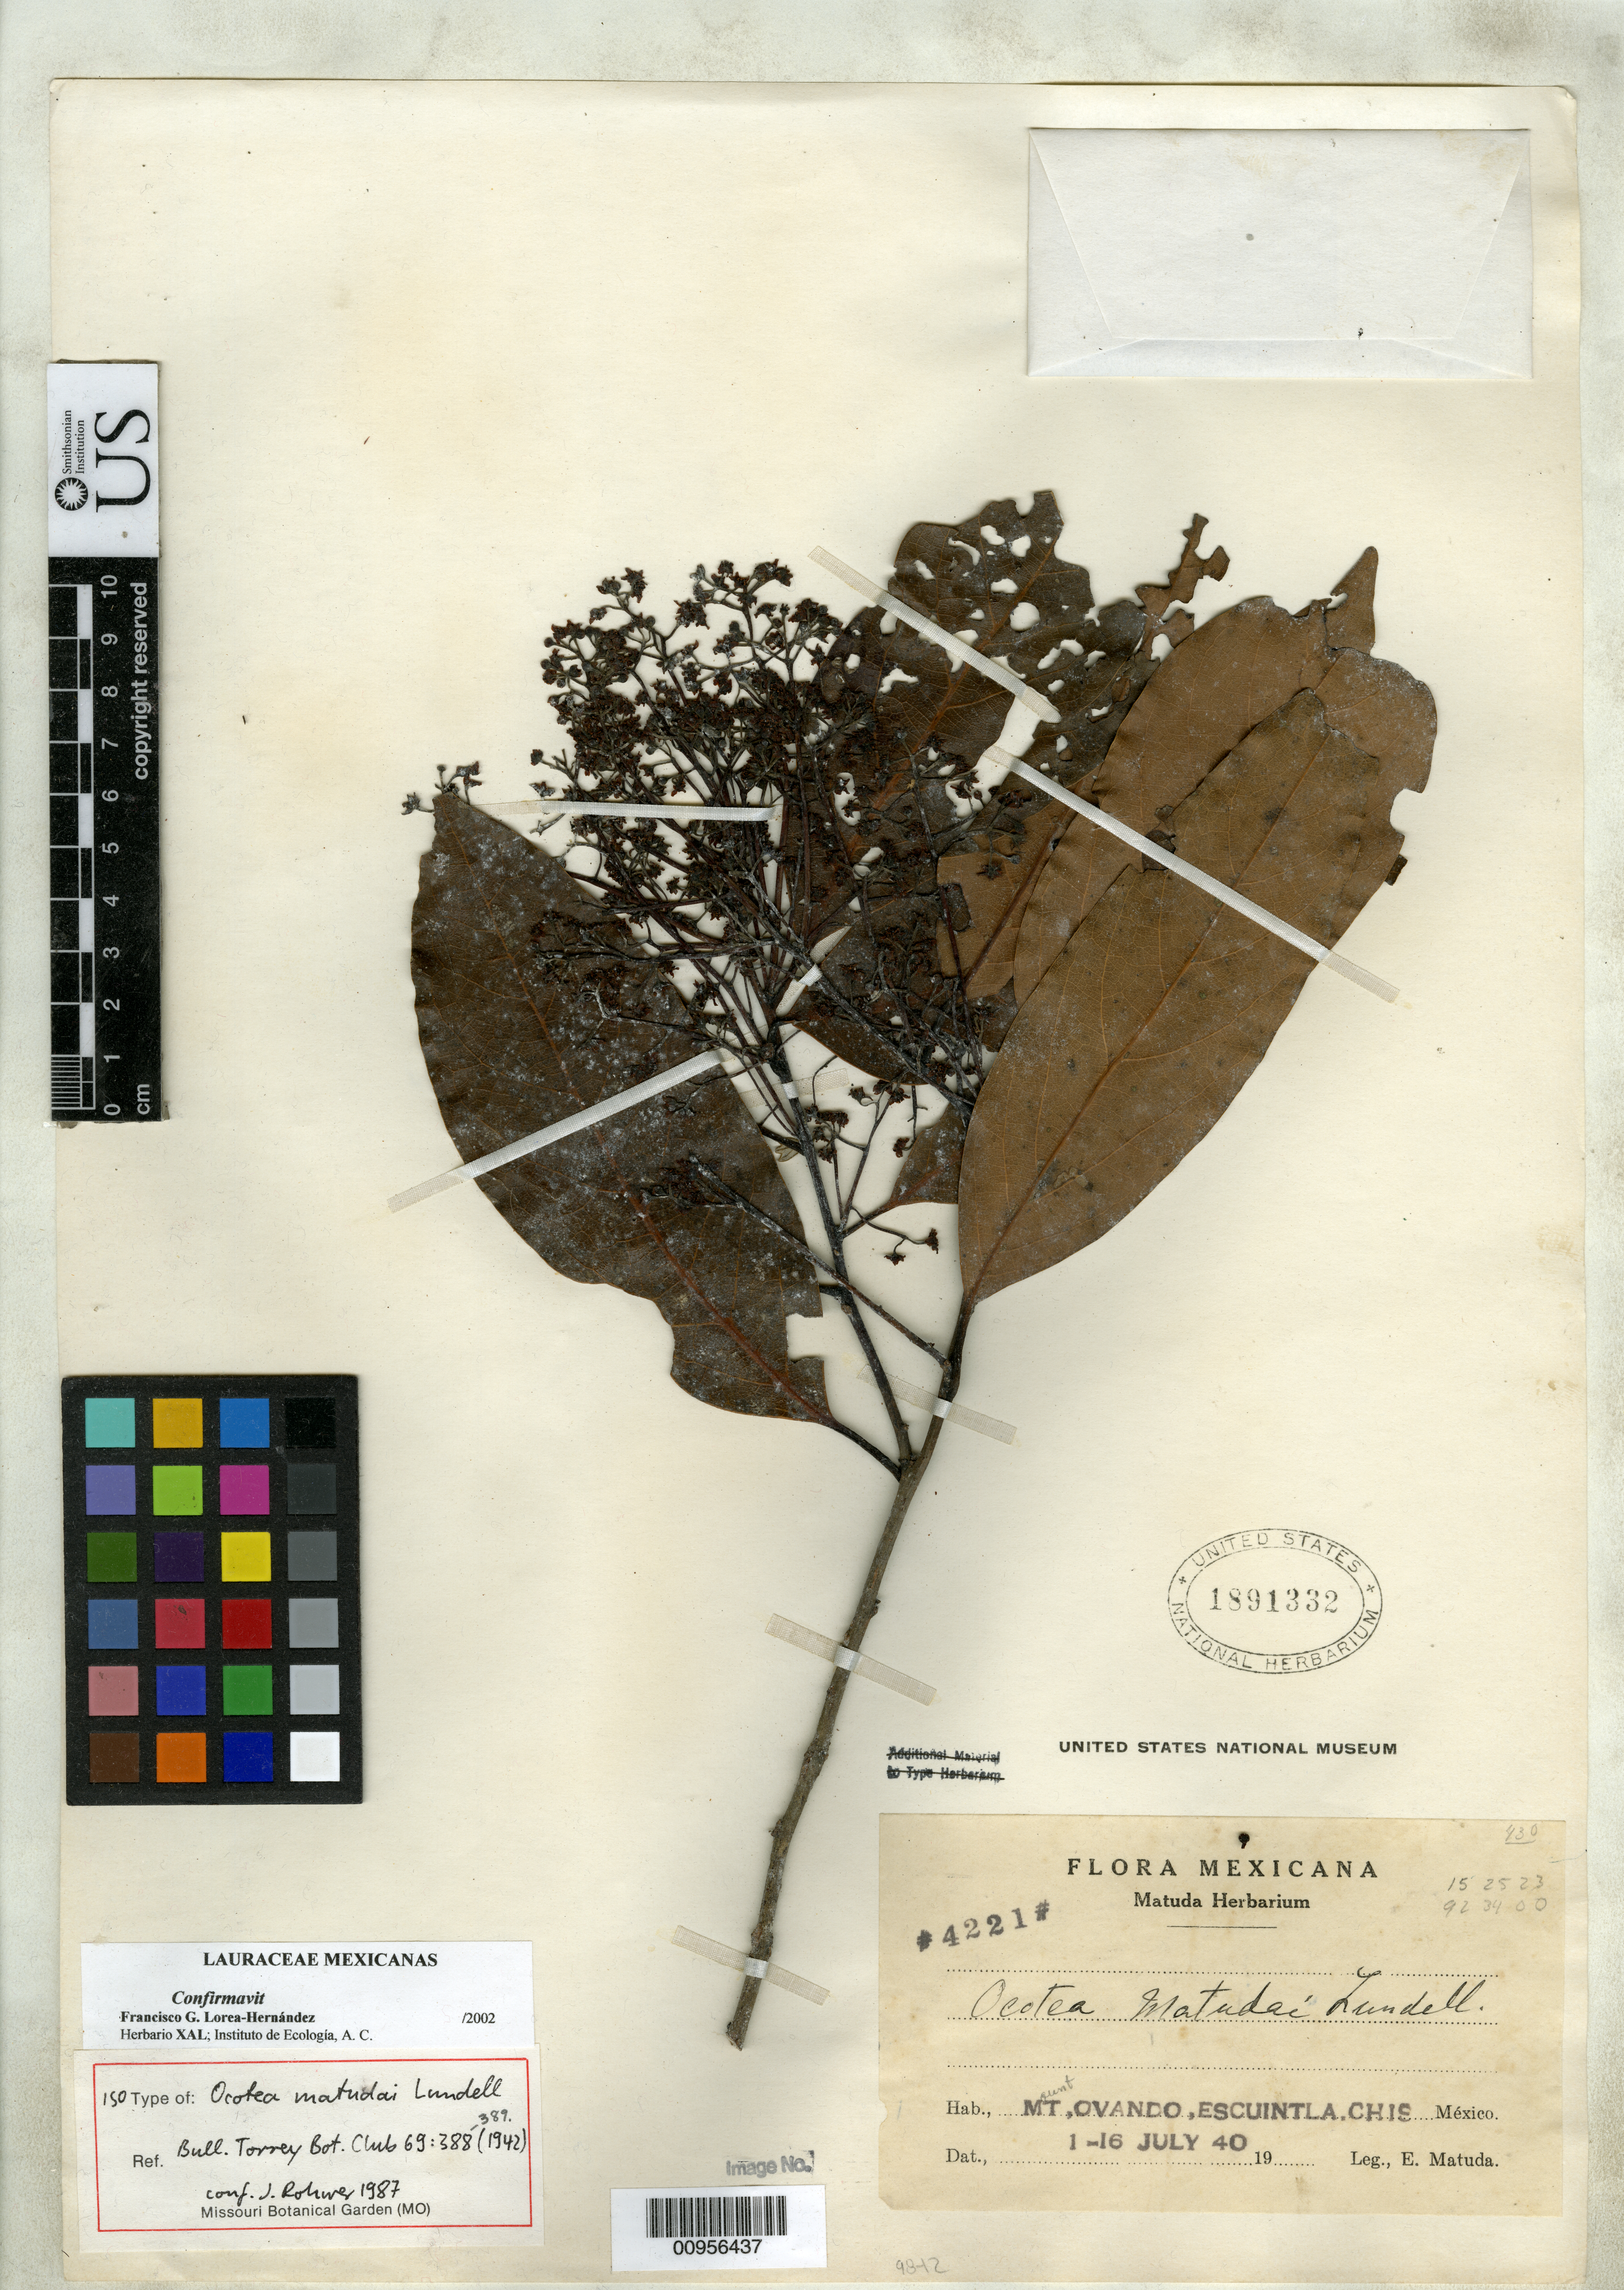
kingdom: Plantae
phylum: Tracheophyta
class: Magnoliopsida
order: Laurales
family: Lauraceae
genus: Ocotea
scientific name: Ocotea matudae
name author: Lundell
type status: Isotype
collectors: E. Matuda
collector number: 4221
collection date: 1940-07-01/1940-07-16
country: Mexico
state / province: Chiapas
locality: Mt. Ovando, Escuintla, Chis.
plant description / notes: Specific epithet published as "matudai".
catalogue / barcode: US 1891332